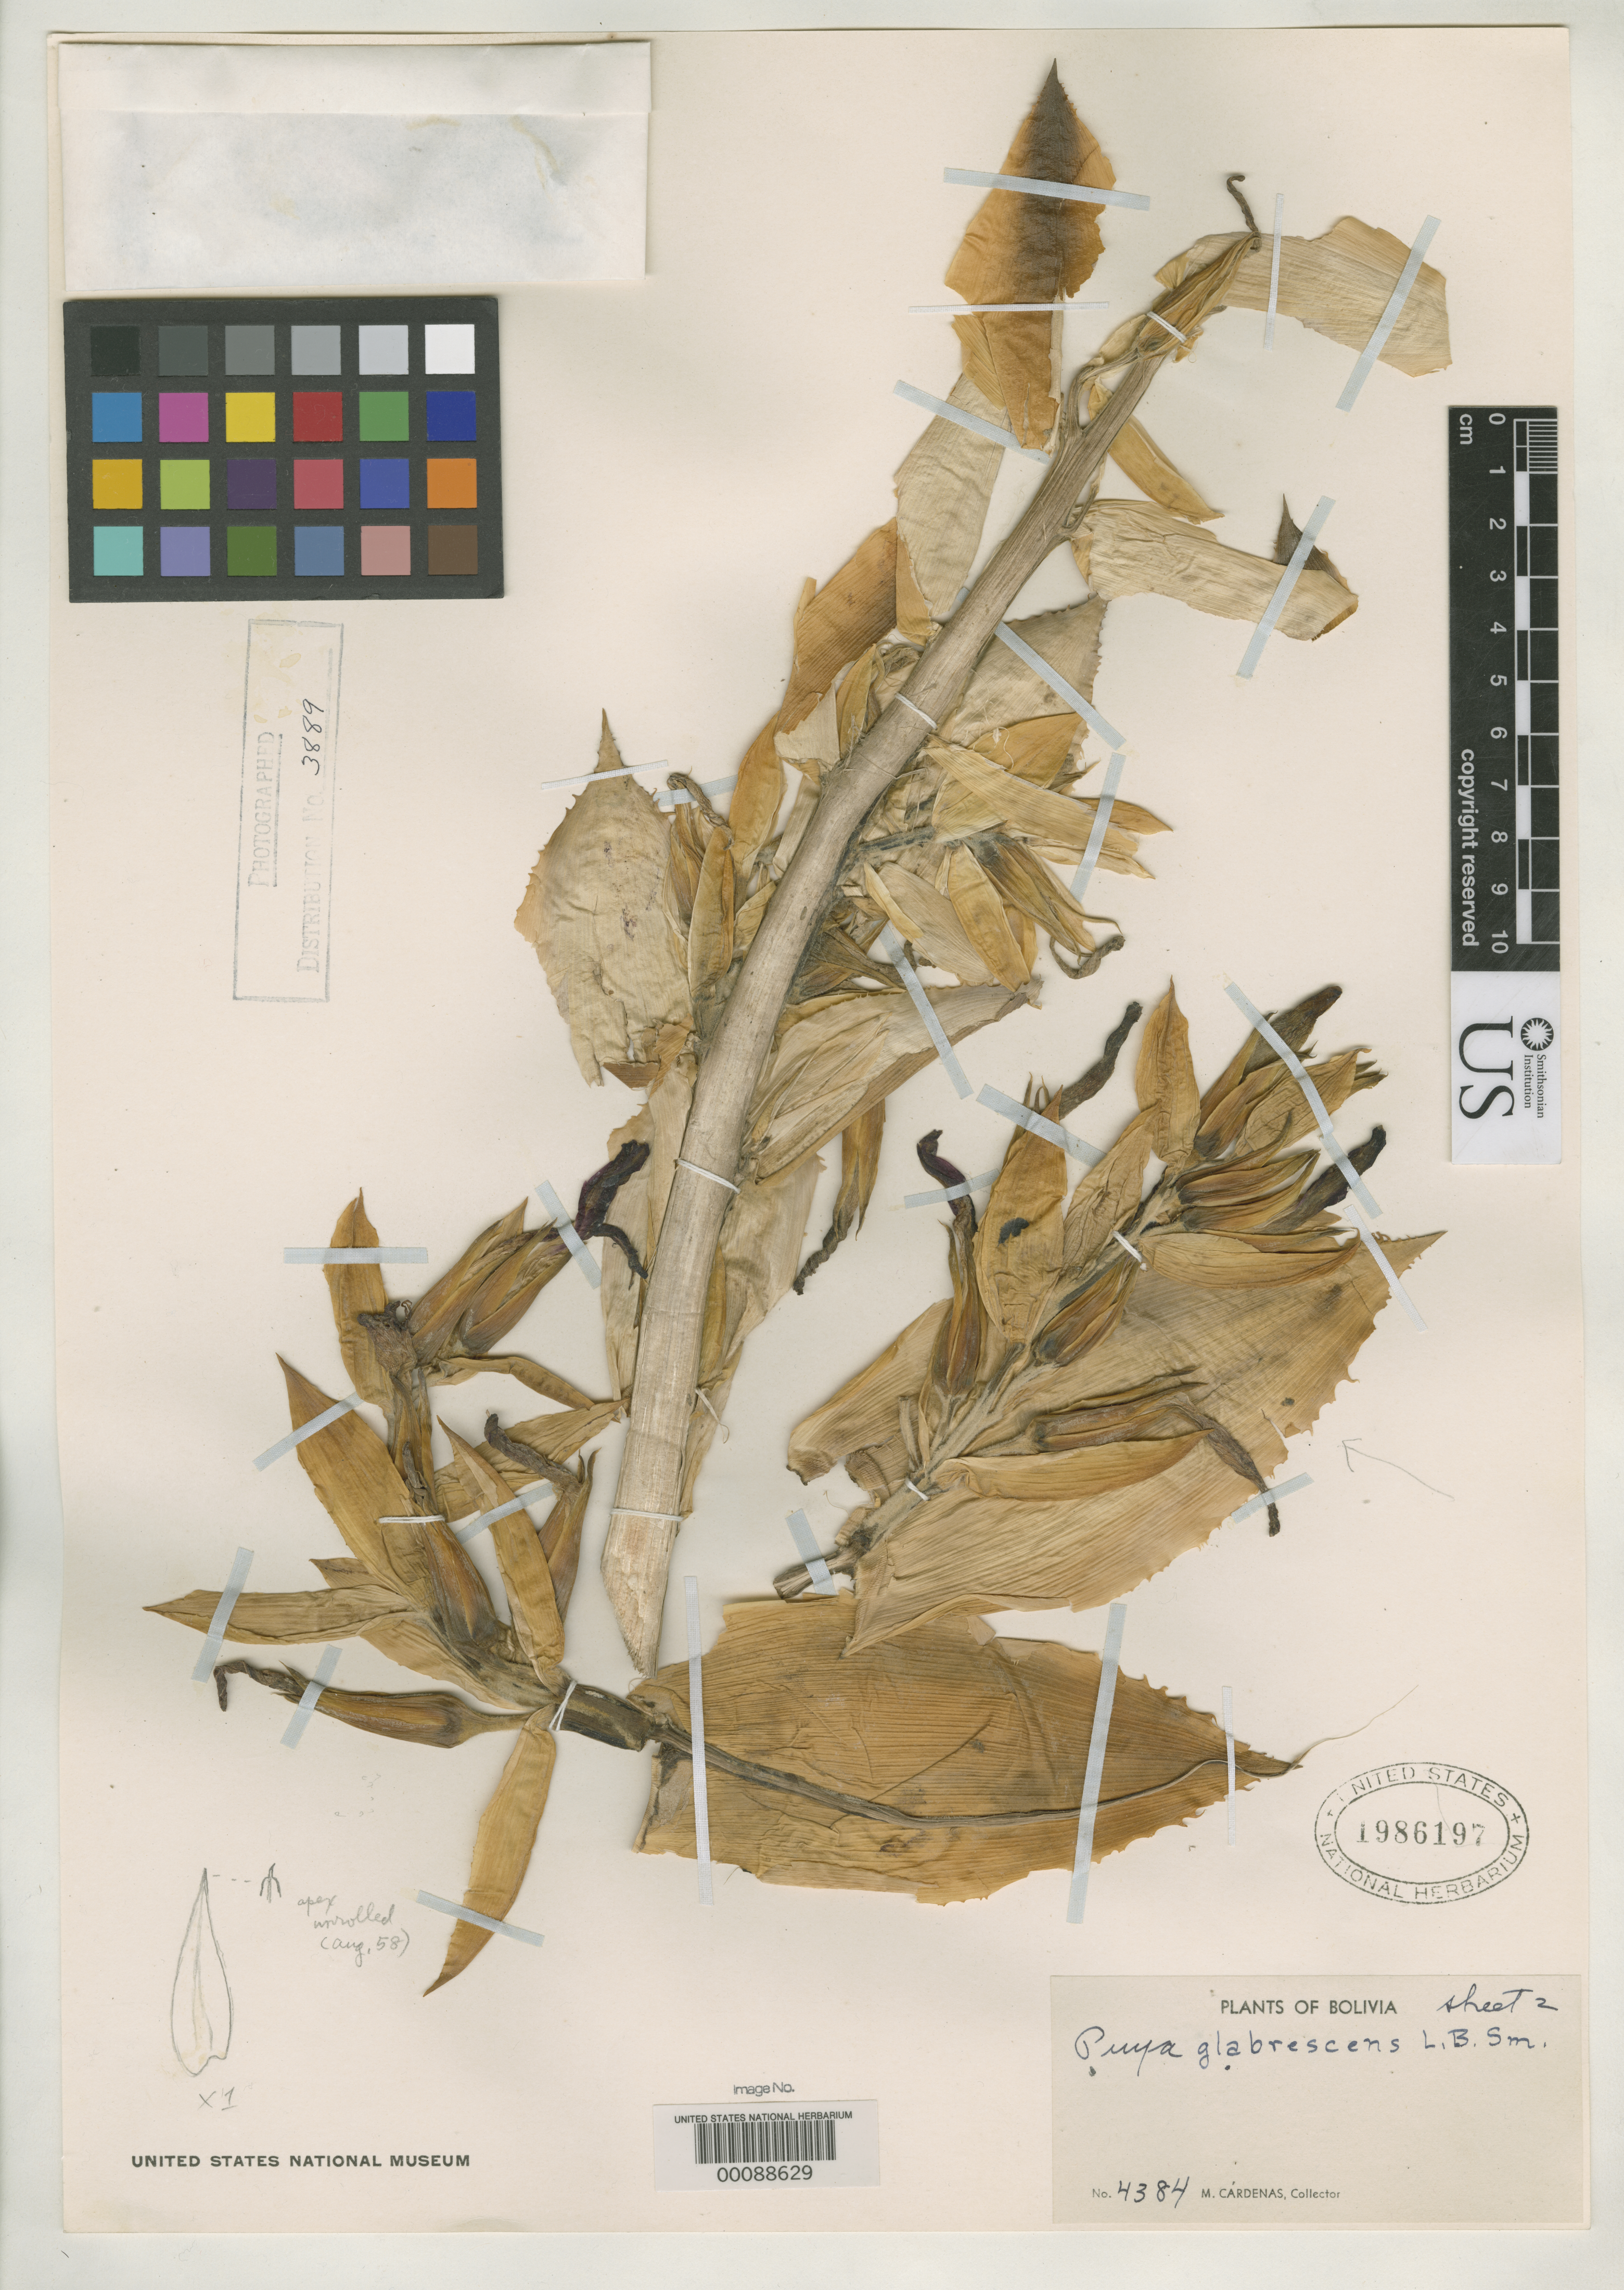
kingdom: Plantae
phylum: Tracheophyta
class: Liliopsida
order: Poales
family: Bromeliaceae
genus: Puya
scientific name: Puya glabrescens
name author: L.B. Sm.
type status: Holotype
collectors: M. Cárdenas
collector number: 4384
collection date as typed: Jan 1949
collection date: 1949-01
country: Bolivia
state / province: Cochabamba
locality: Llallaguani to Anzaldo.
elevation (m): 3000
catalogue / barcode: US 1986197